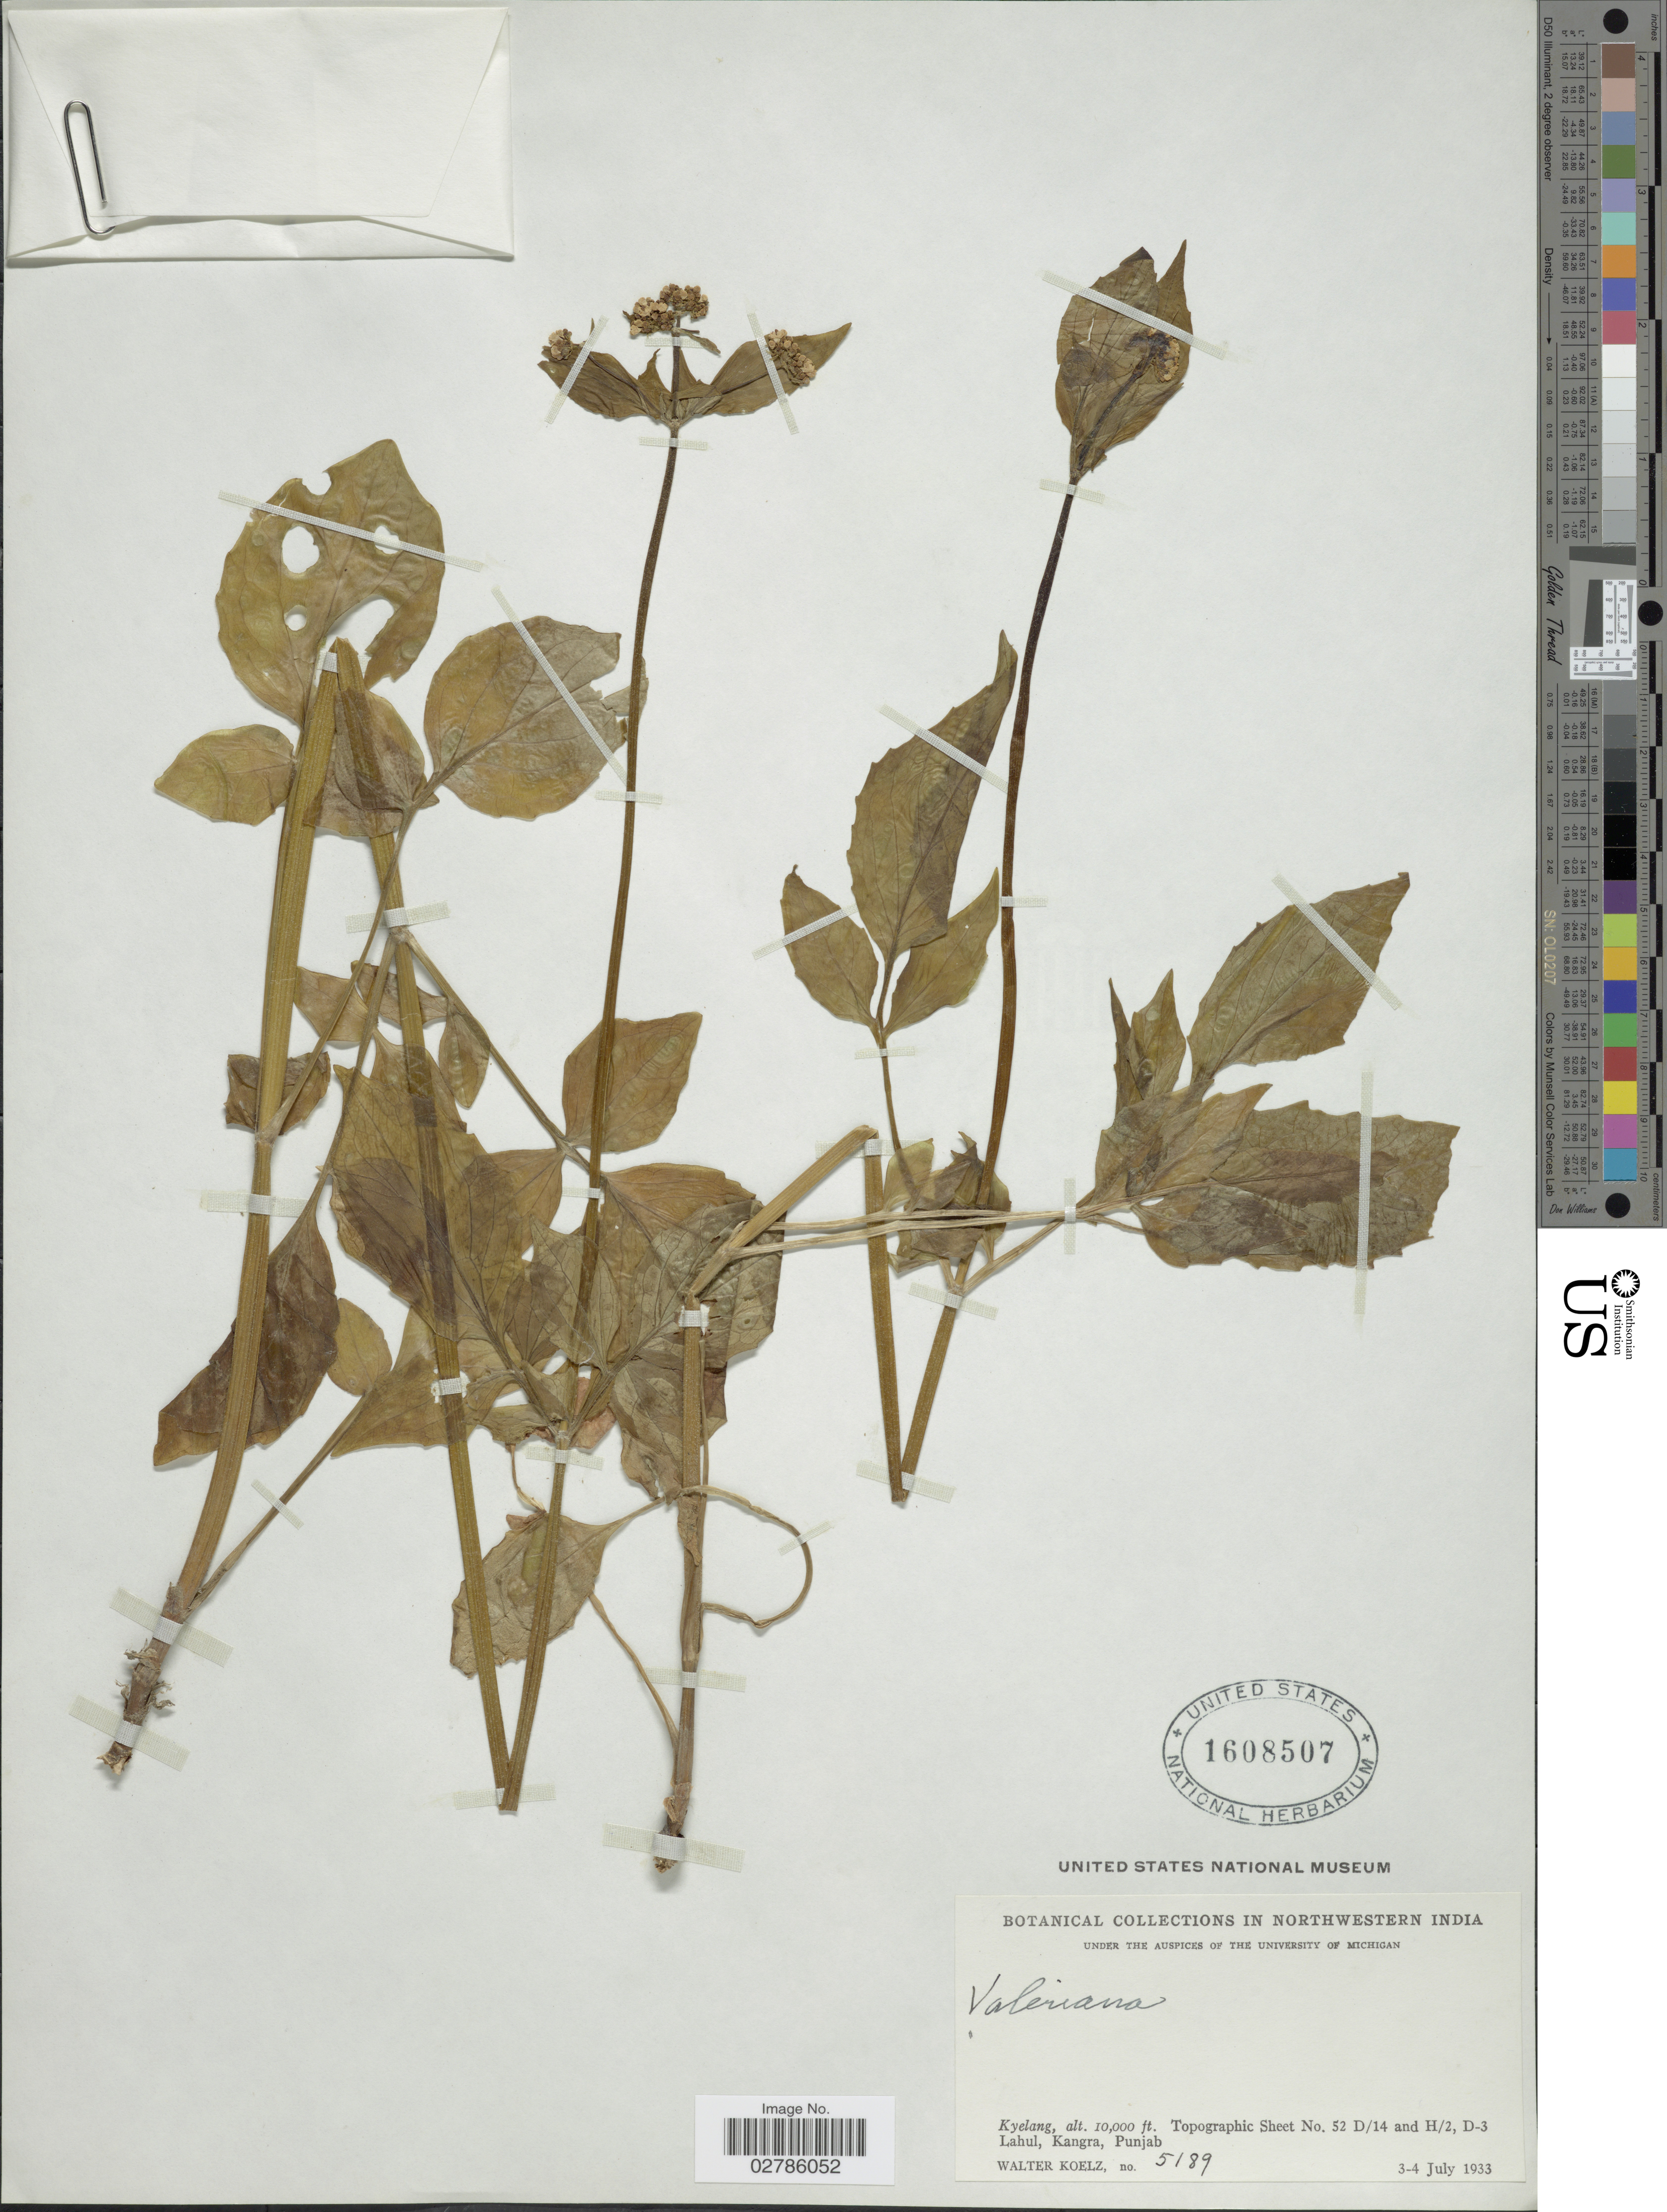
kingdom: Plantae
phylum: Tracheophyta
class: Magnoliopsida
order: Dipsacales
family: Caprifoliaceae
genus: Valeriana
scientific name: Valeriana sp.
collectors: W. N. Koelz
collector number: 5189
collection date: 1933-07-03/1933-07-04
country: India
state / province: Punjab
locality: Northwestern India. Kyelang, Topographic Sheet No. 52 D/14 and H/2, D-3, Lahul, Kangra.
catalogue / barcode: US 1608507